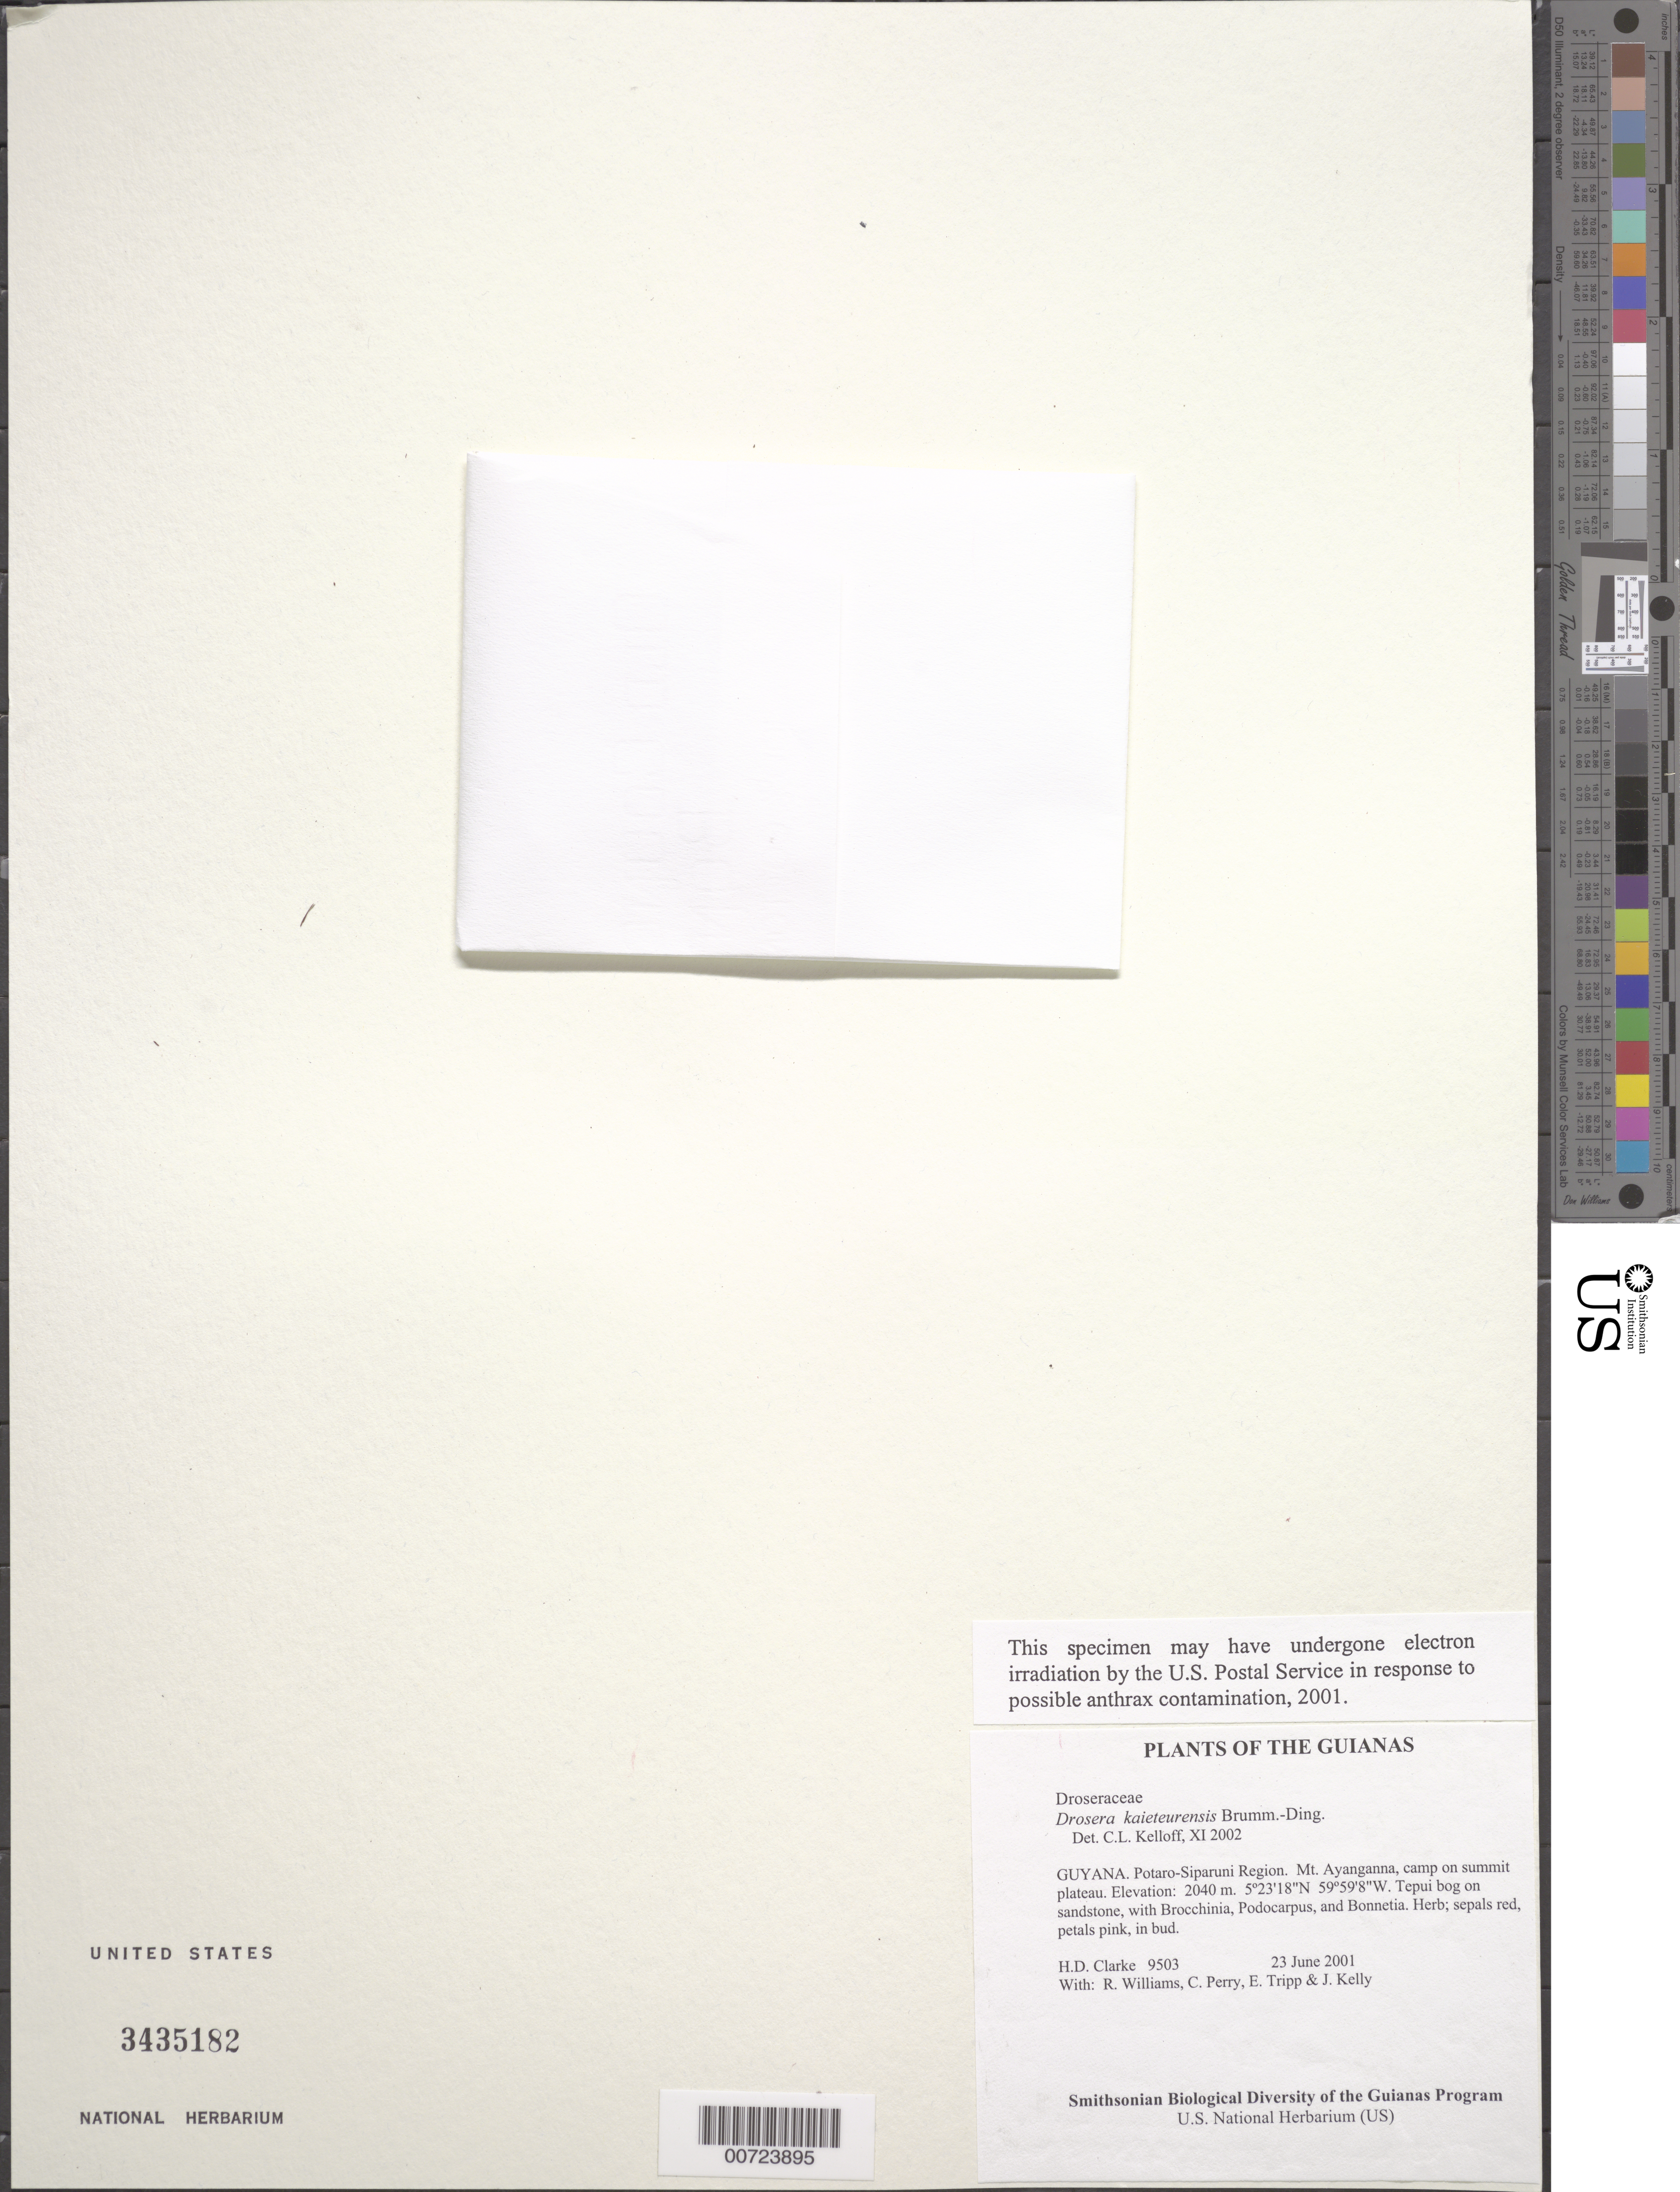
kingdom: Plantae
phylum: Tracheophyta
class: Magnoliopsida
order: Caryophyllales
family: Droseraceae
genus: Drosera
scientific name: Drosera kaieteurensis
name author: Brumm.-Ding.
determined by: Kelloff, Carol L., (US), Smithsonian Institution - National Museum of Natural History (UNITED STATES)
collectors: H. D. Clarke, R. Williams, C. Perry, E. Tripp & J. Kelly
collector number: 9503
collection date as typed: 23 June 2001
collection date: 2001-06-23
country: Guyana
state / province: Potaro-Siparuni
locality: Mt. Ayanganna, camp on summit plateau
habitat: Tepui bog on sandstone, with Brocchinia, Podocarpus, and Bonnetia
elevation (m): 2040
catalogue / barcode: US 3435182